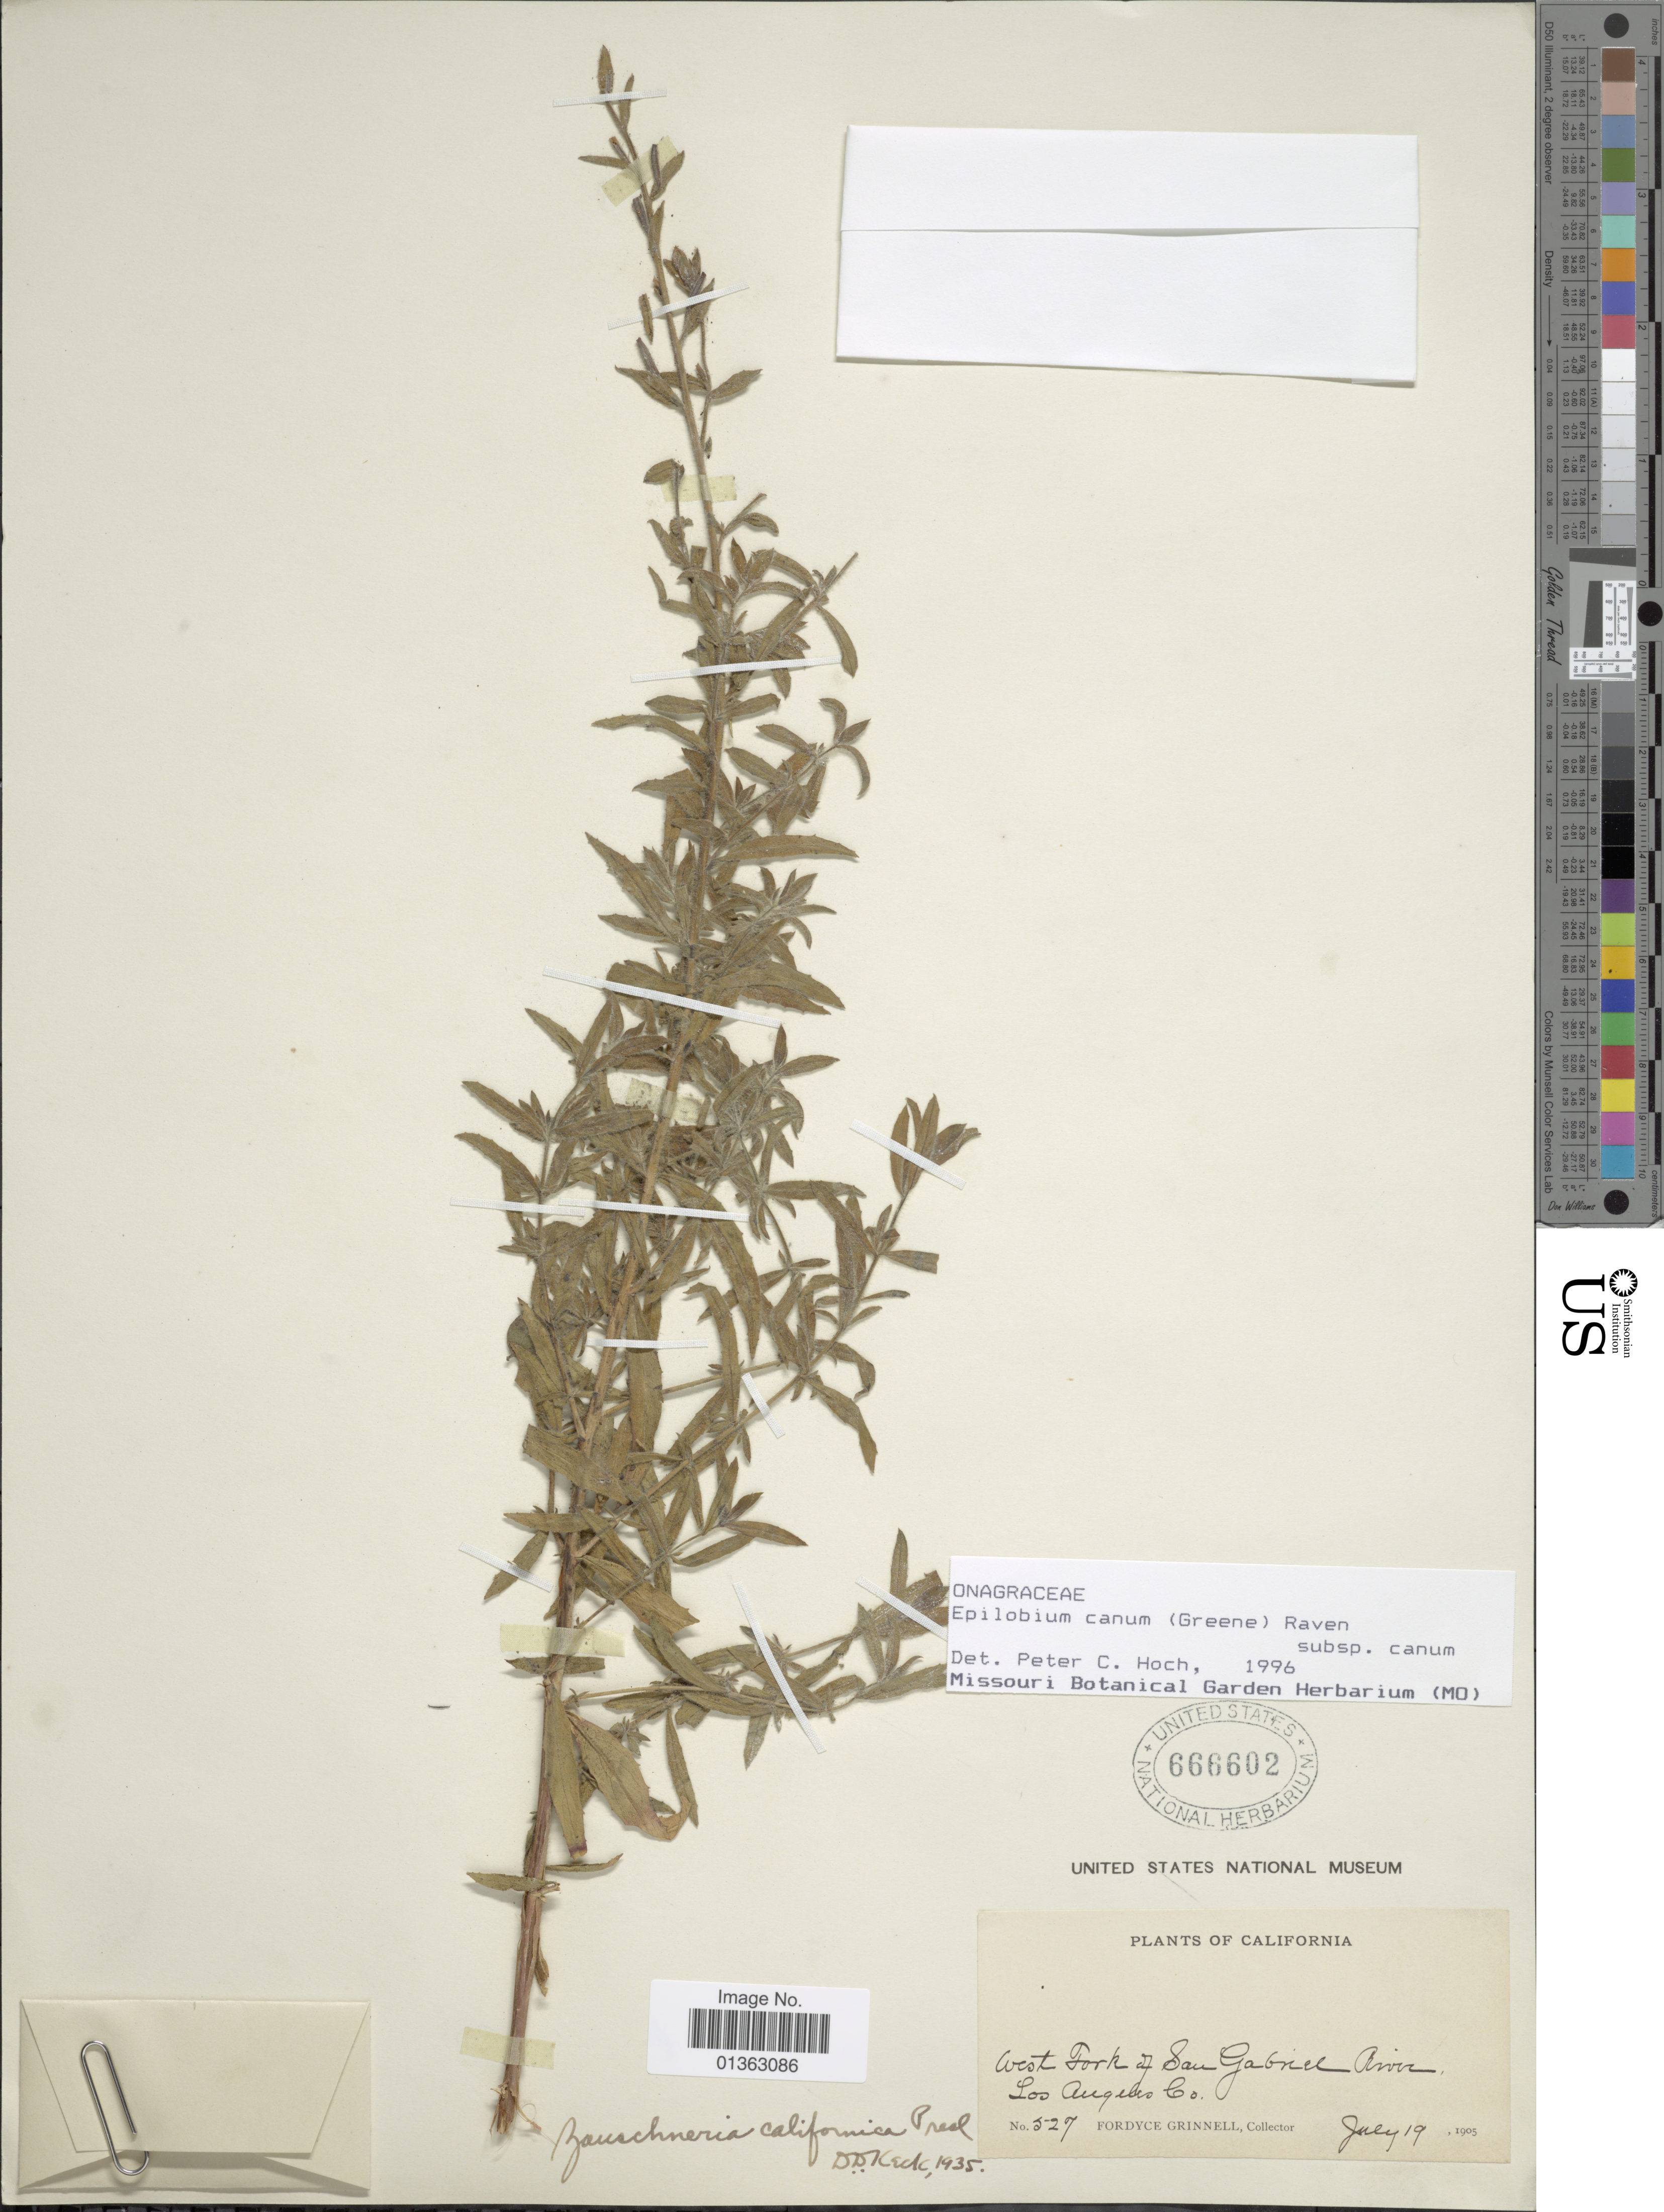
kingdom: Plantae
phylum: Tracheophyta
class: Magnoliopsida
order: Myrtales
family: Onagraceae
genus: Epilobium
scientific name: Epilobium canum subsp. canum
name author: (Greene) P.H. Raven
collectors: F. Grinnell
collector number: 527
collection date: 1905-07-19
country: United States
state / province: California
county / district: Los Angeles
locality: West Fork of San Gabriel River, Los Angeles Co.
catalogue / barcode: US 666602